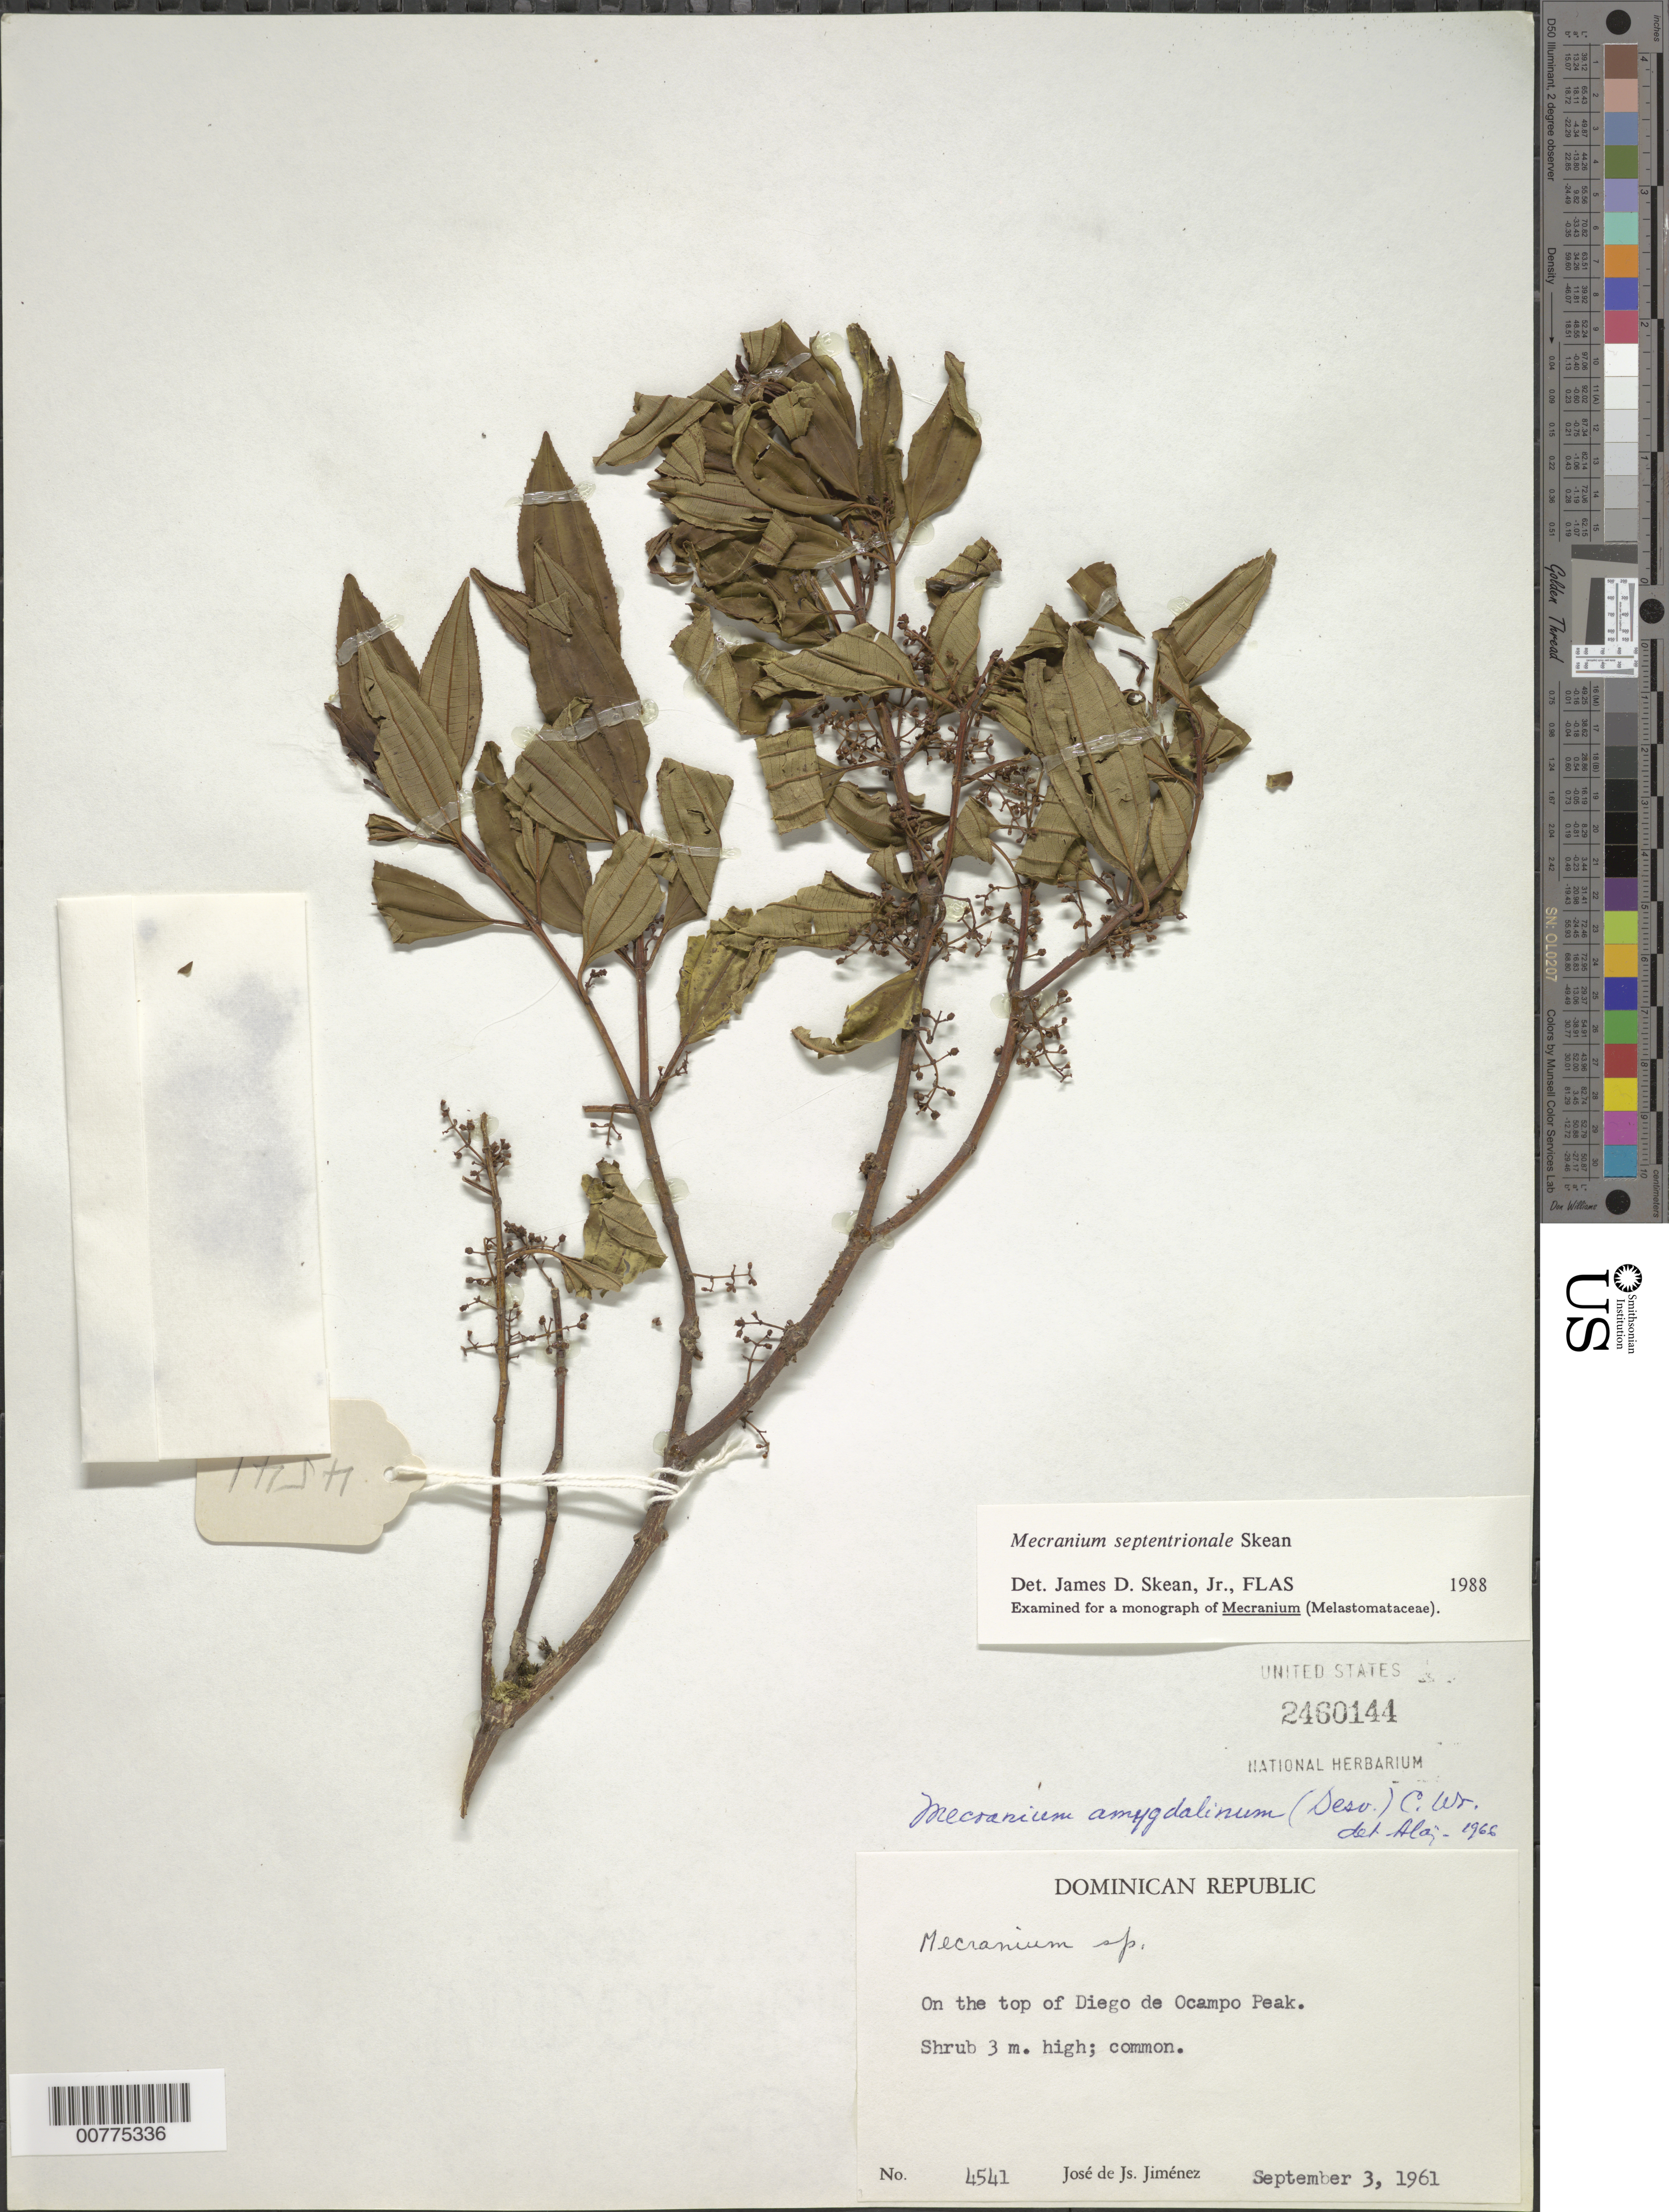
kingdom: Plantae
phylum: Tracheophyta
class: Magnoliopsida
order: Myrtales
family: Melastomataceae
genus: Mecranium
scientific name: Mecranium septentrionale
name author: Skean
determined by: Skean, J. D., Jr.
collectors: J. J. Jiménez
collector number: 4541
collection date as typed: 03 Sep 1961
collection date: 1961-09-03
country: Dominican Republic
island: Hispaniola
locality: On the top of Diego de Ocampo Peak.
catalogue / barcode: US 2460144